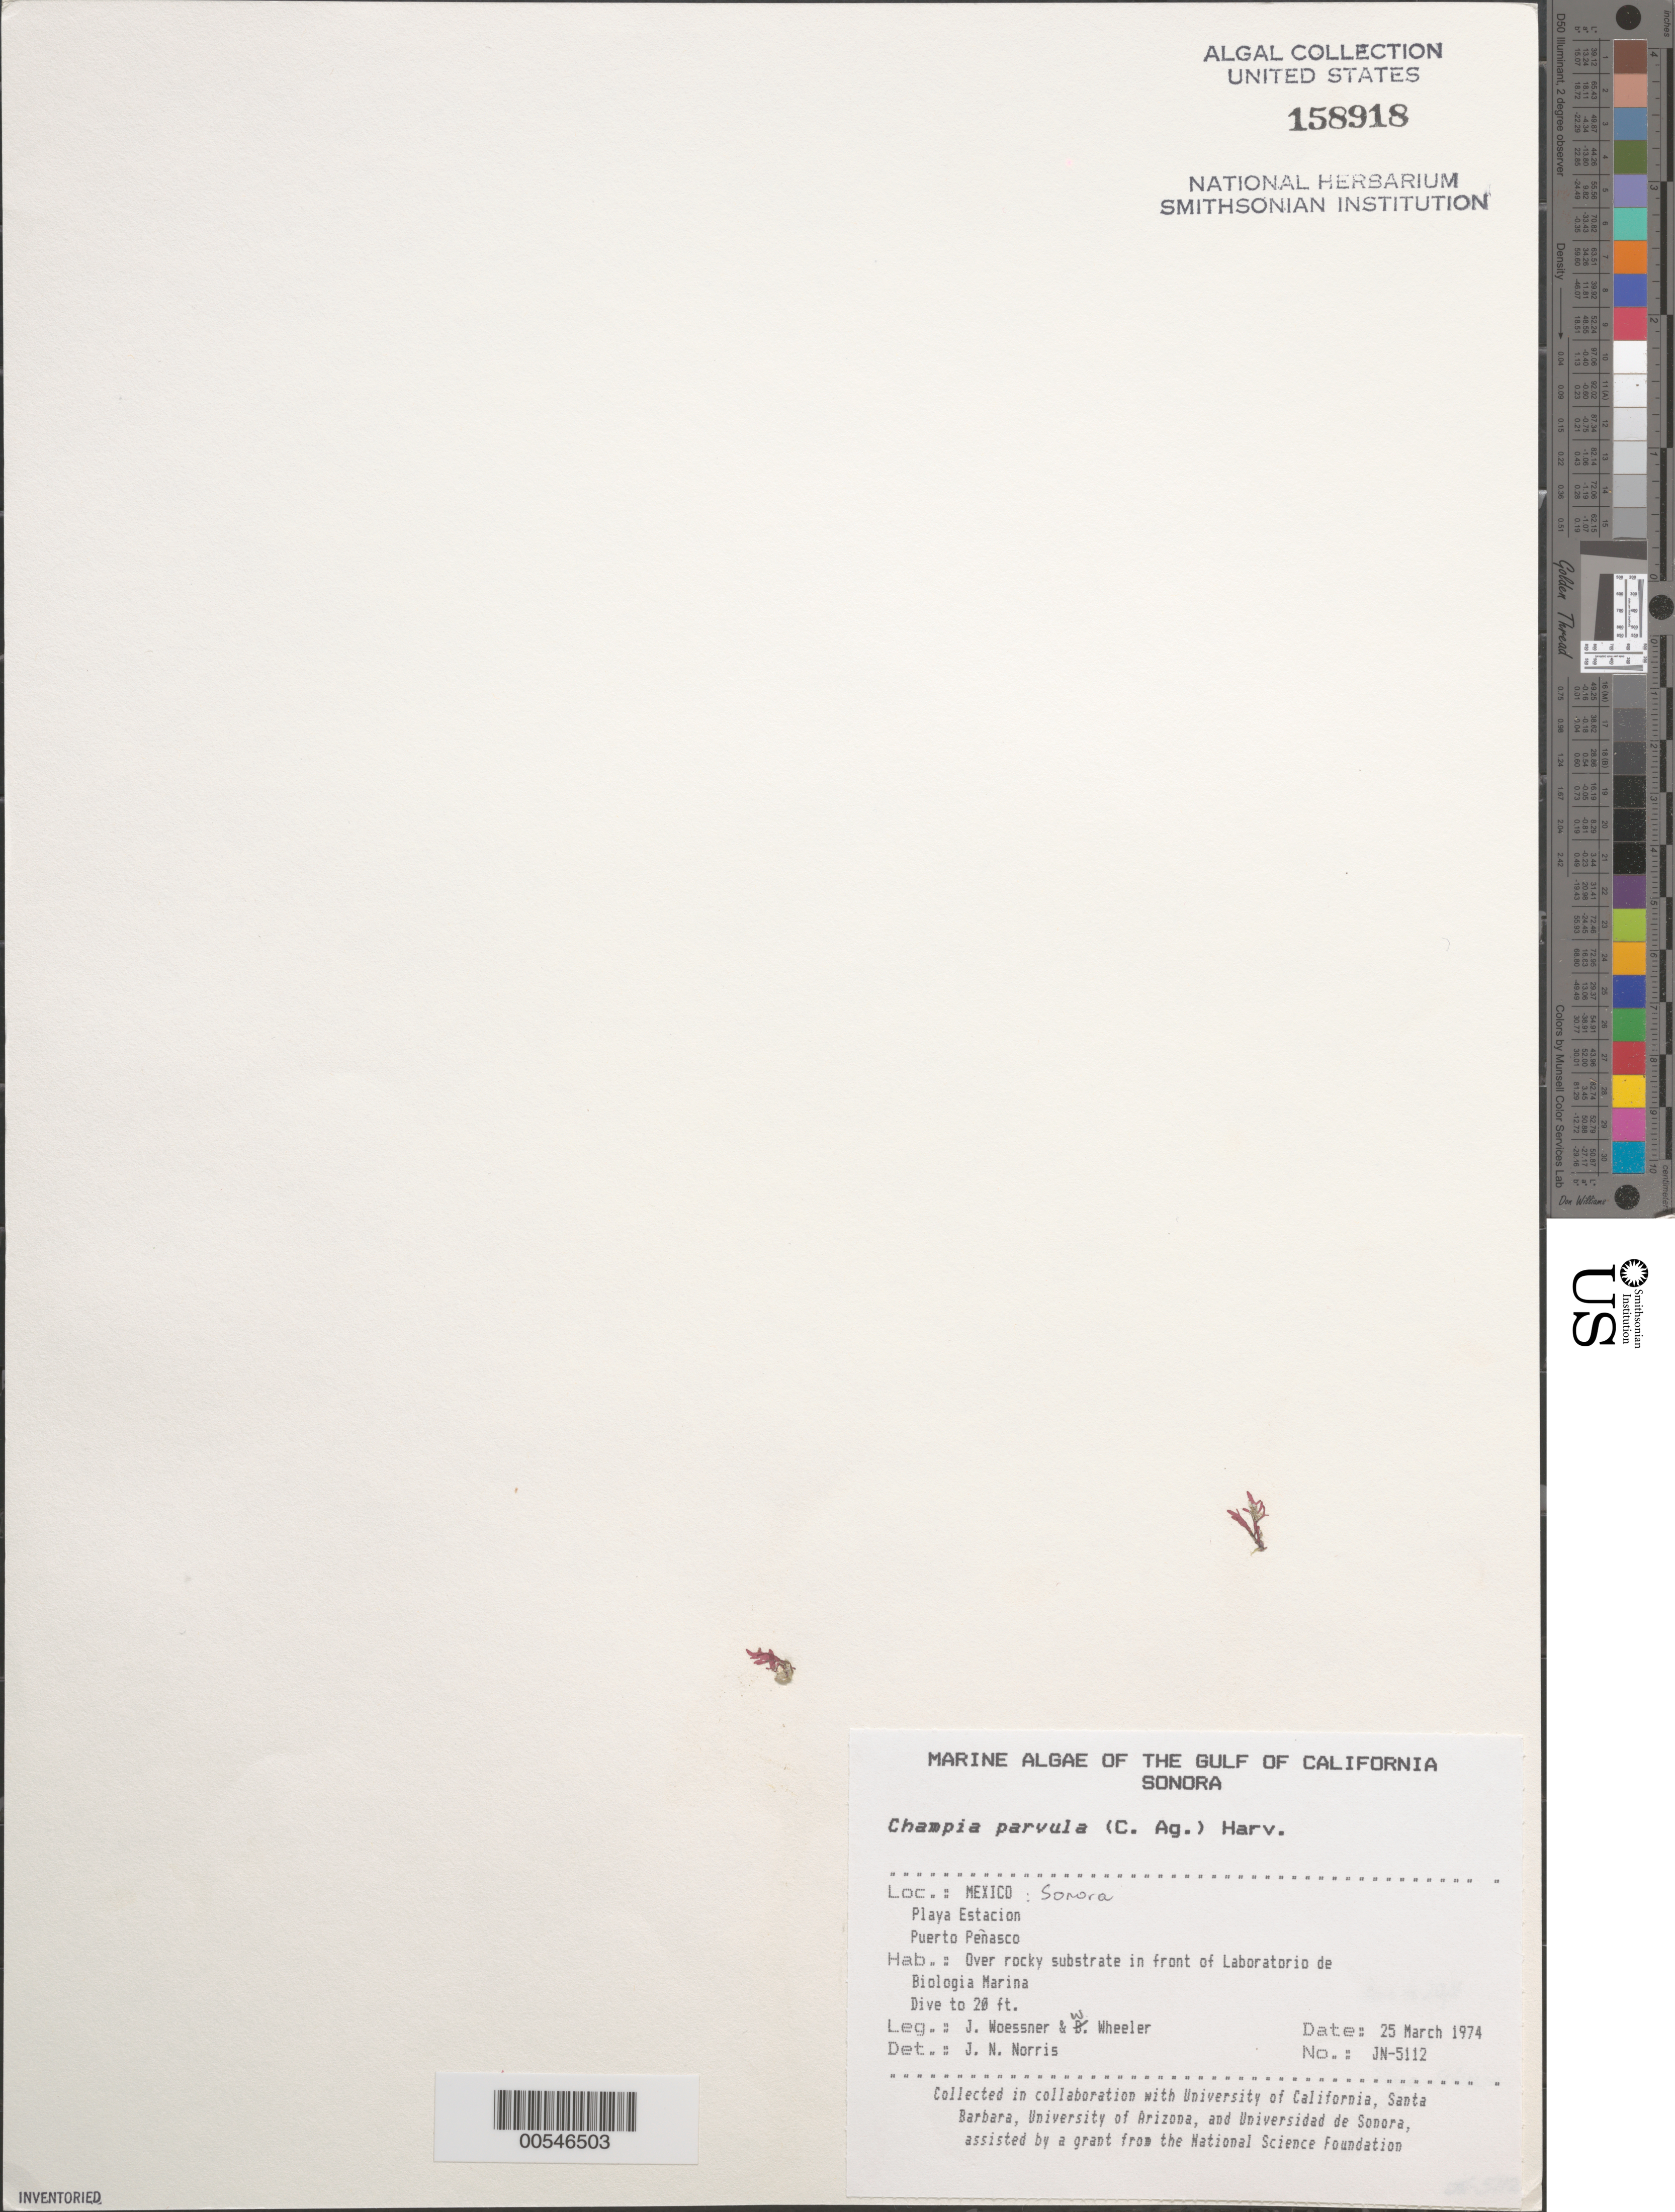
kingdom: Plantae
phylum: Rhodophyta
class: Florideophyceae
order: Rhodymeniales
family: Champiaceae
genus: Champia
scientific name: Champia parvula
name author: (C. Agardh) Harv.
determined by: Norris, James N.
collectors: J. Woessner & W. Wheeler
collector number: Jn-5112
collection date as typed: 25 Mar 1974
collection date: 1974-03-25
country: Mexico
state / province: Sonora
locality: Playa Estacion, Puerto Penasco, marine station shore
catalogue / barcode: US 158918